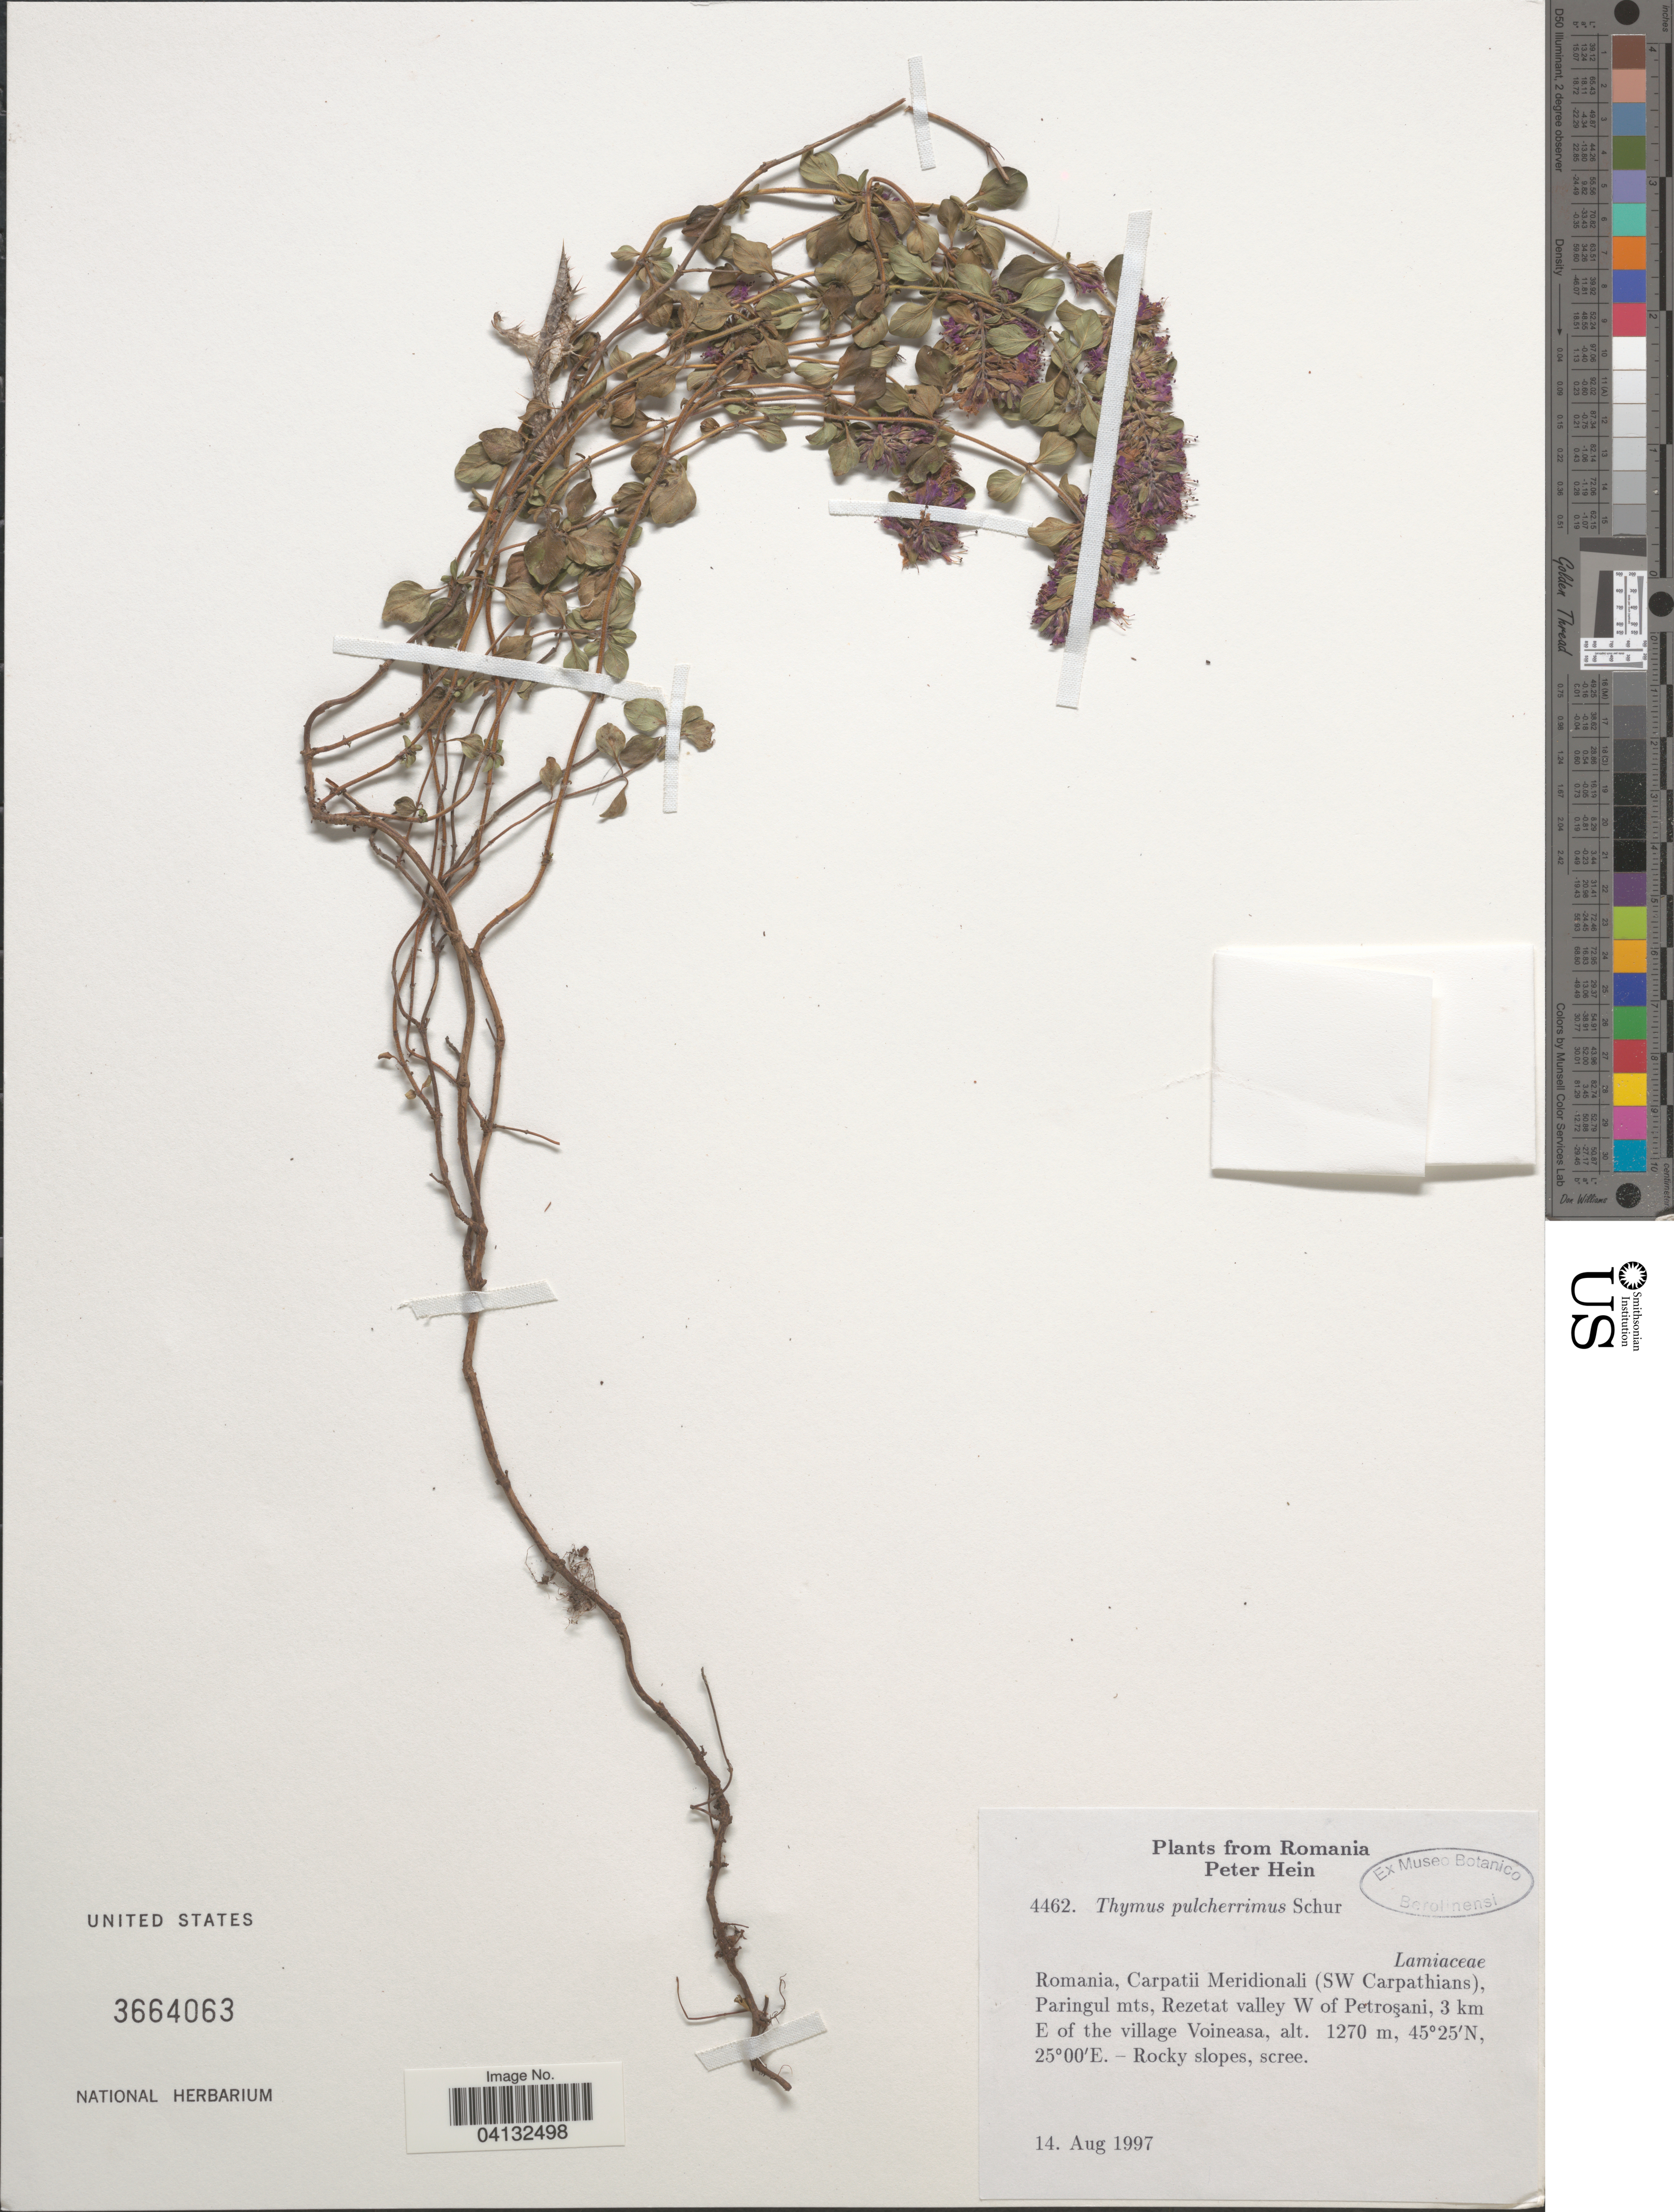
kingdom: Plantae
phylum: Tracheophyta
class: Magnoliopsida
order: Lamiales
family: Lamiaceae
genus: Thymus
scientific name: Thymus pulcherrimus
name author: Schur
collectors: P. Hein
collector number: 4462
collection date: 1997-08-14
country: Romania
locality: Carpatii Meridionali (SW Carpathians), Paringul mts, Rezetat valley W of Petroşani, 3 km E of the village Voineasa.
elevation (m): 1270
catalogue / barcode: US 3664063